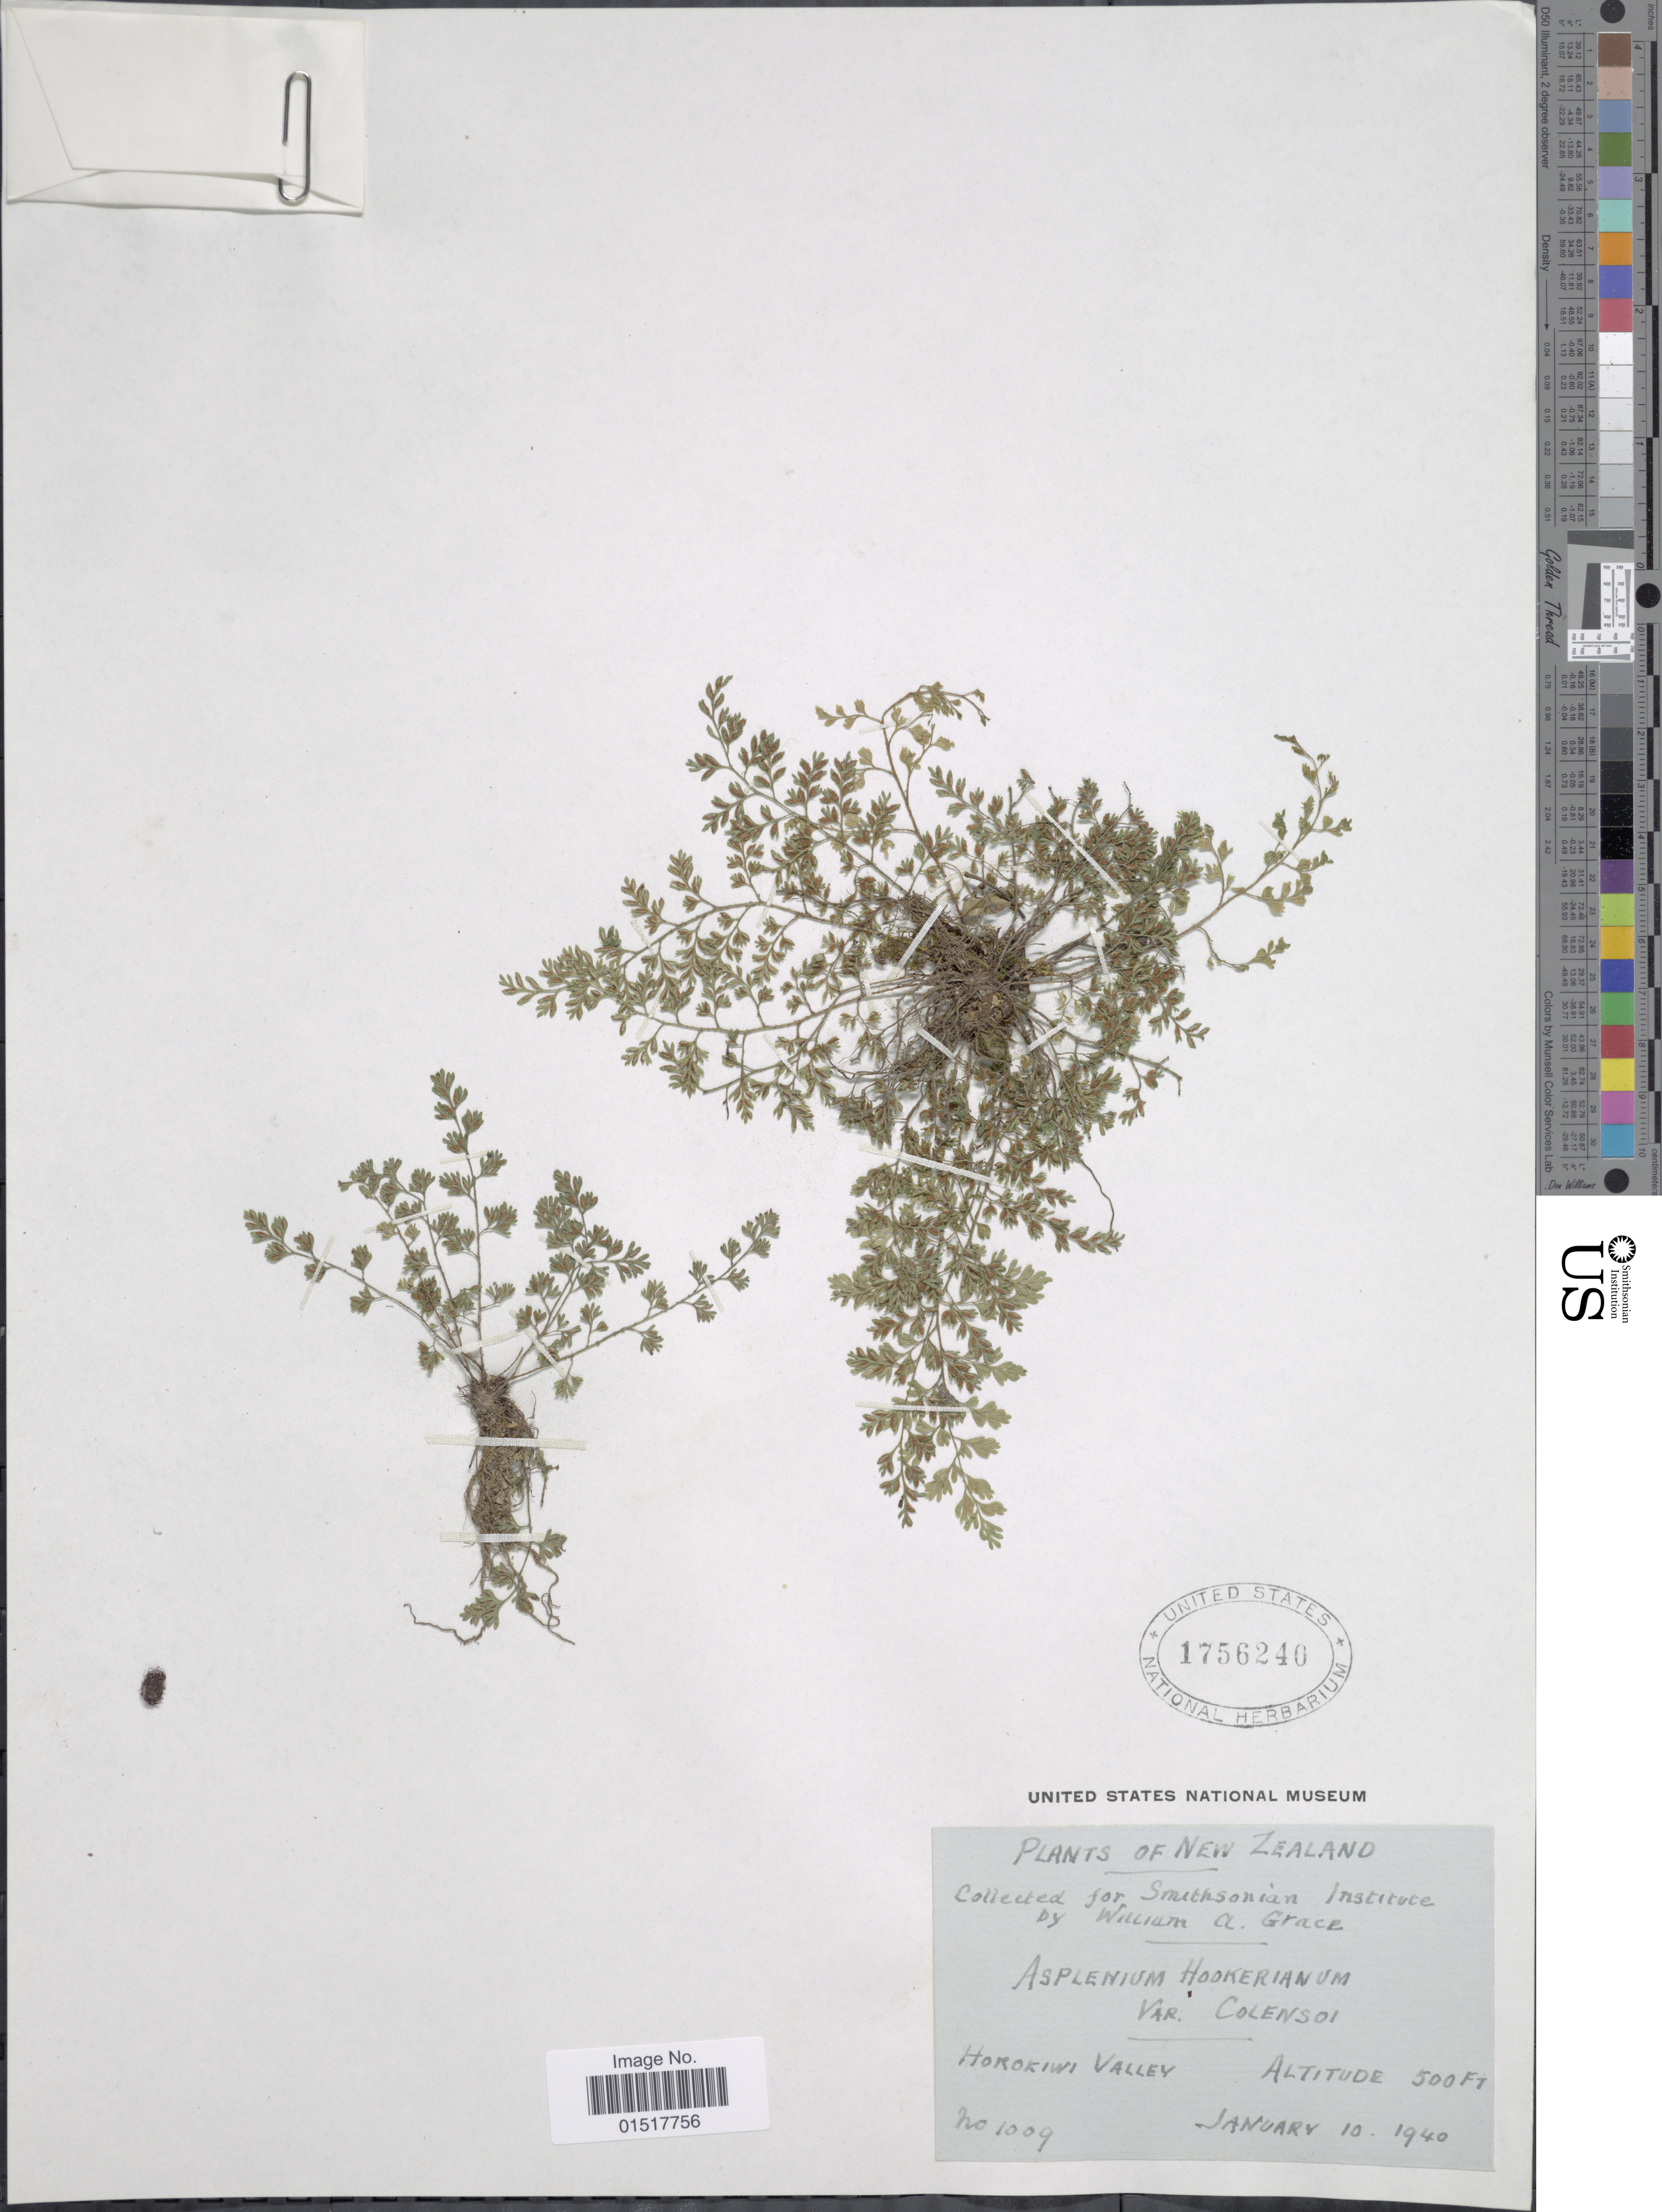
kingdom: Plantae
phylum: Tracheophyta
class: Polypodiopsida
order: Polypodiales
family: Aspleniaceae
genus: Asplenium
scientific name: Asplenium hookerianum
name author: Colenso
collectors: W. Grace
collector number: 1009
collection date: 1940-01-10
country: New Zealand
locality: Horokiwi Valley.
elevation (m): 152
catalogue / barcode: US 1756240